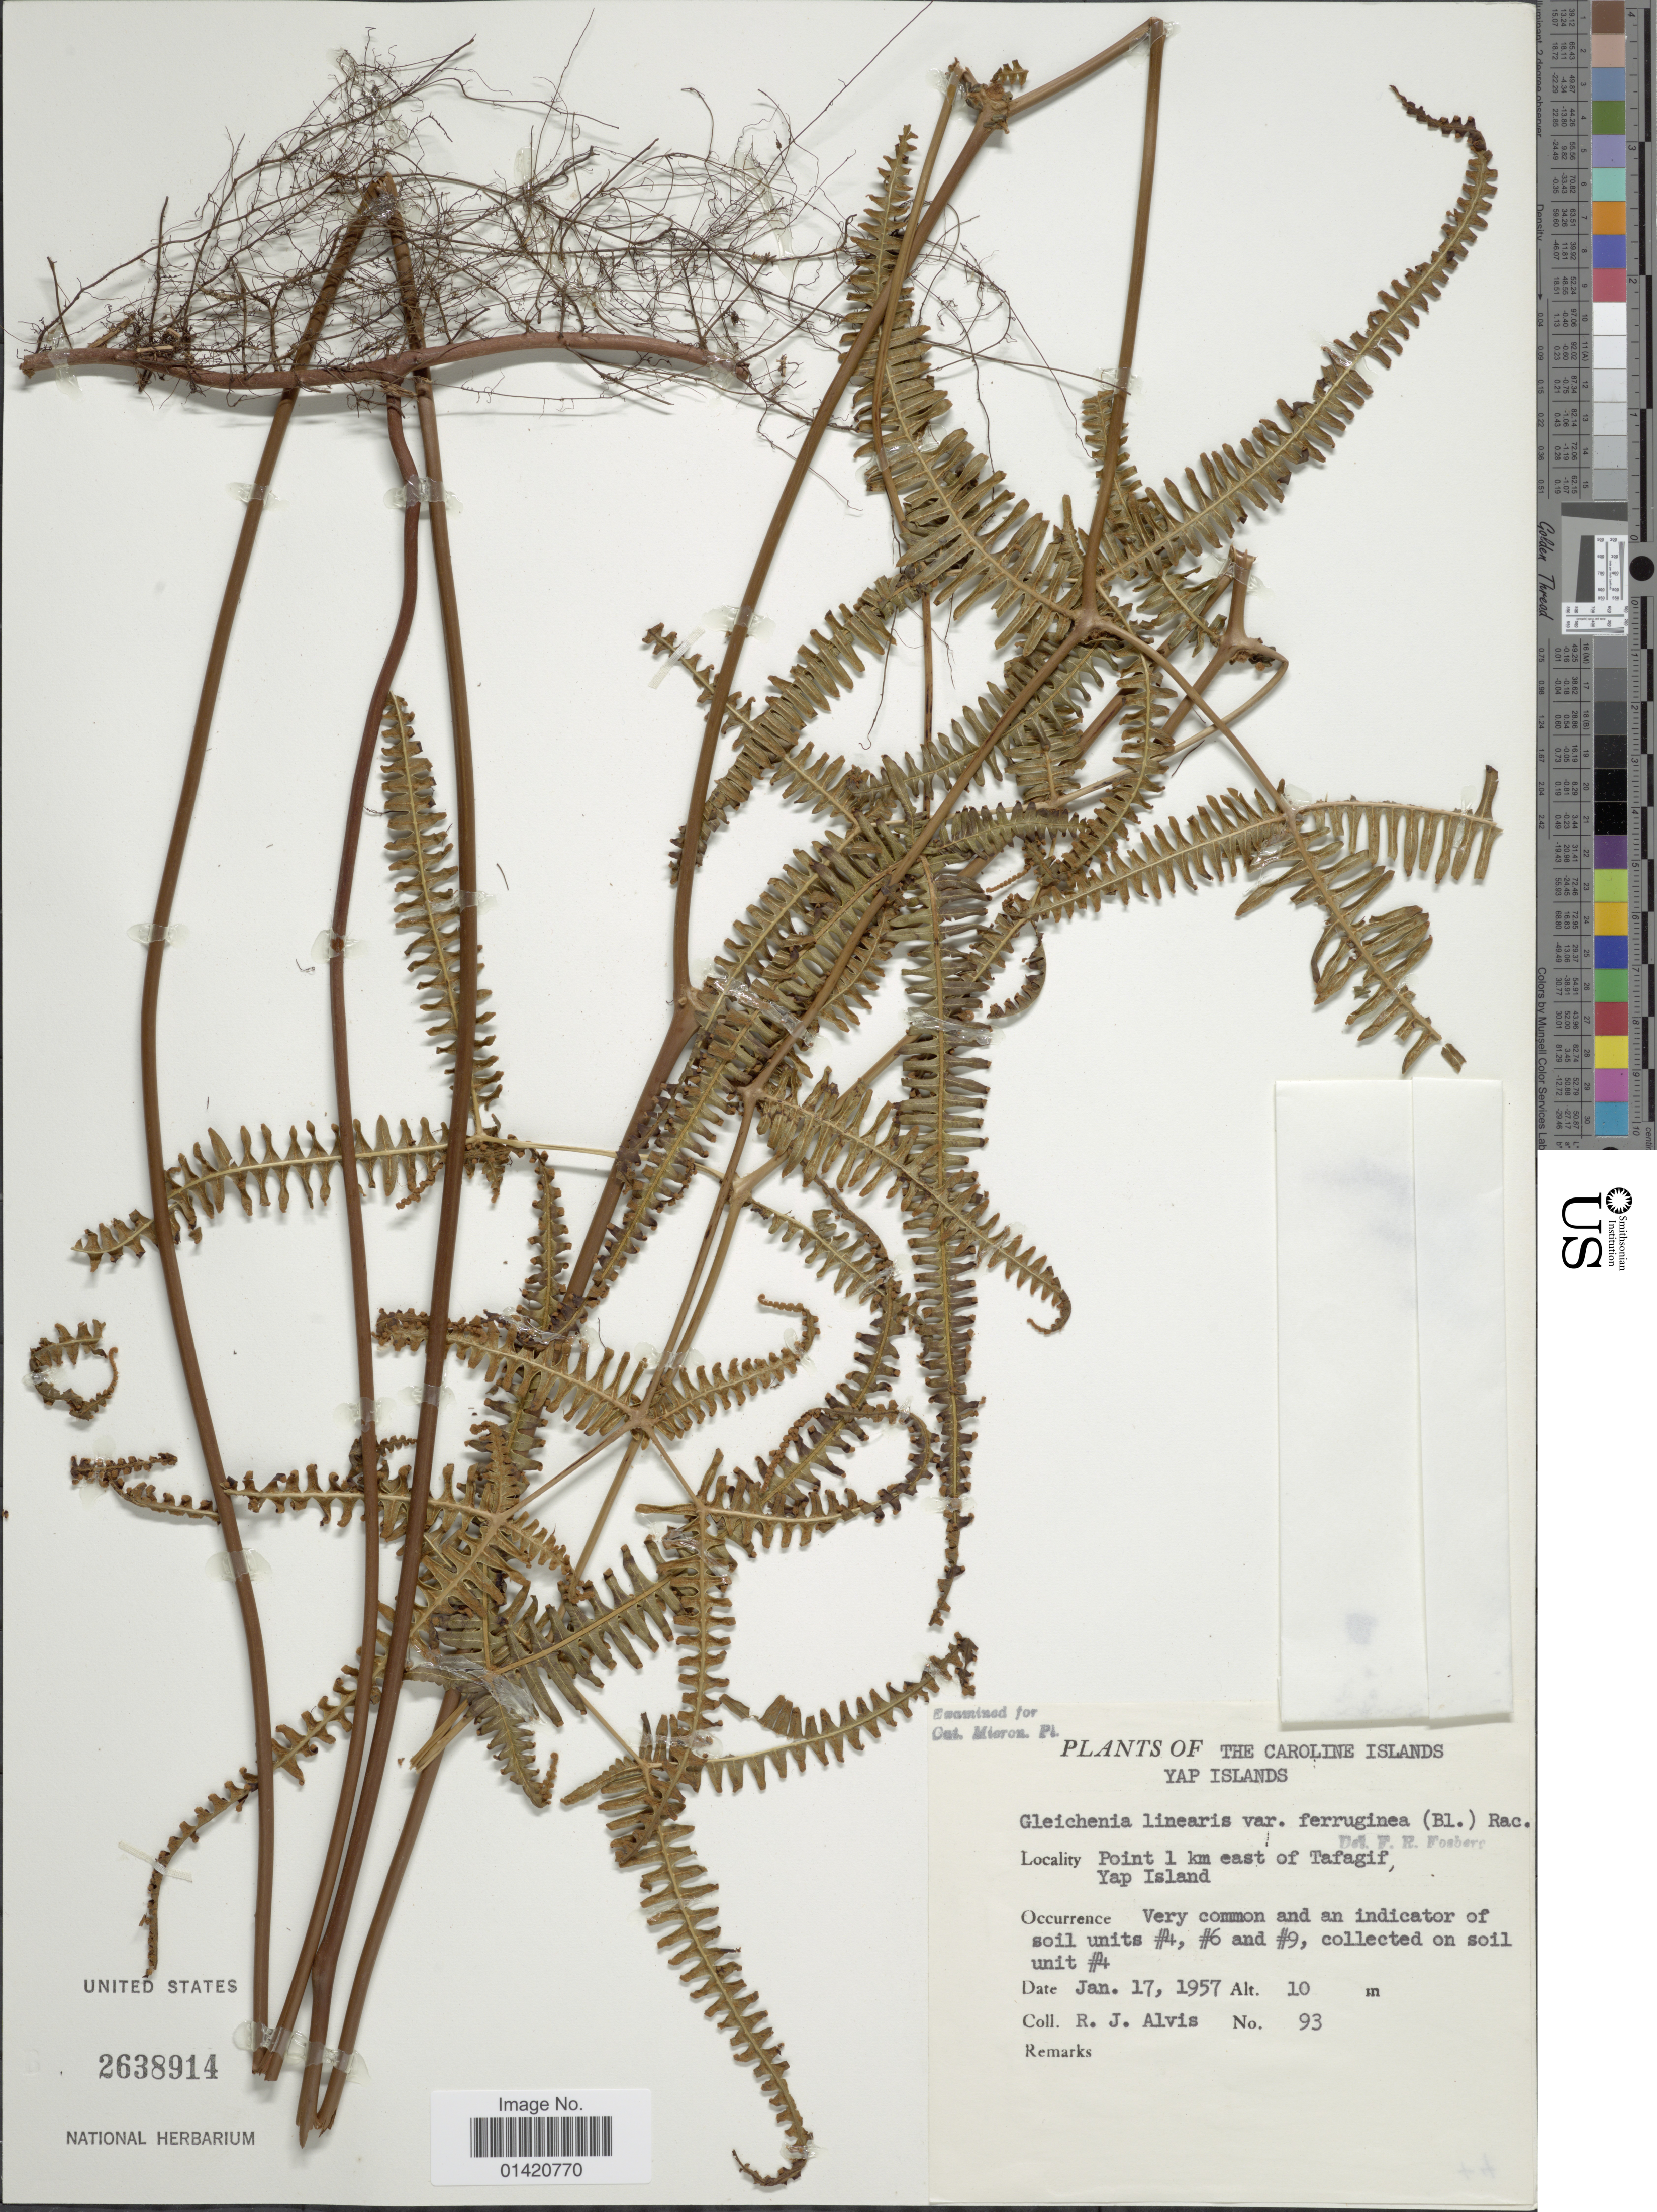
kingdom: Plantae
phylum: Tracheophyta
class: Polypodiopsida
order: Gleicheniales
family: Gleicheniaceae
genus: Dicranopteris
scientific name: Dicranopteris linearis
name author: (Burm. f.) Underw.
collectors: R. Alvis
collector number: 93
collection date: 1957-01-17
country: Micronesia, Federated States of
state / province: Yap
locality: The Caroline Islands, Yap Islands, Point 1 km east of Tafagif,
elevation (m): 10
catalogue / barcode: US 2638914